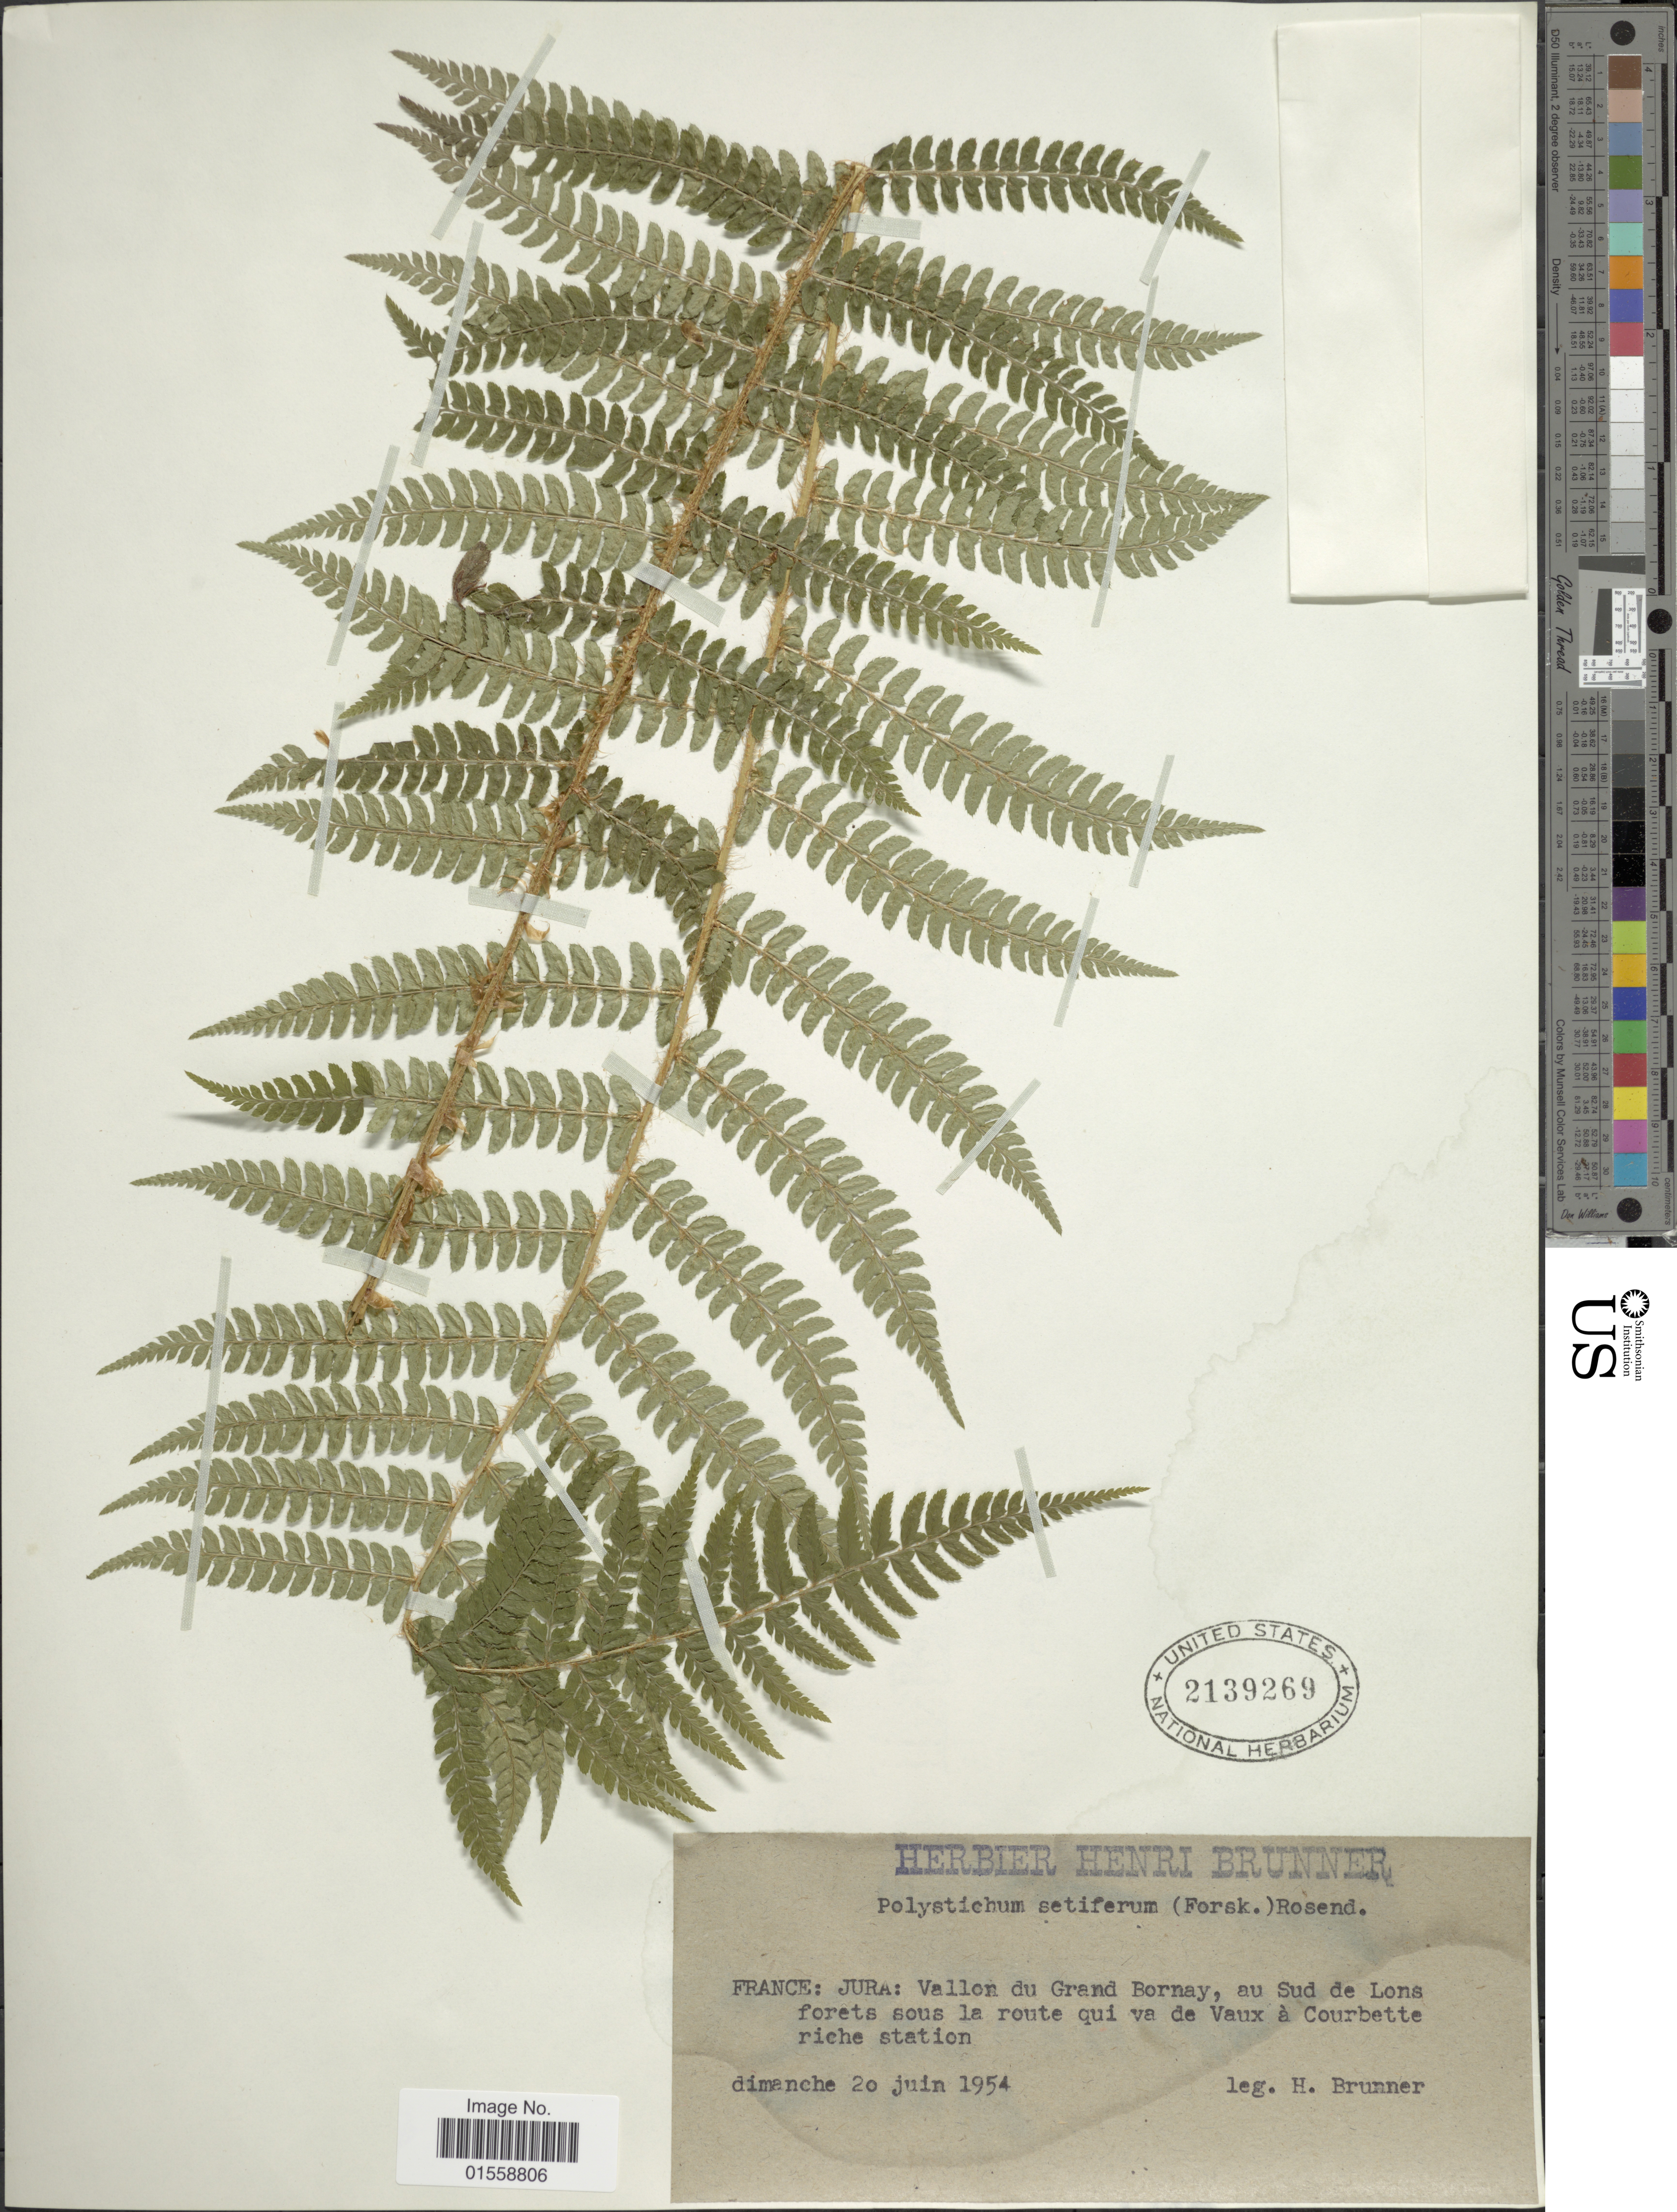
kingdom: Plantae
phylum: Tracheophyta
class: Polypodiopsida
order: Polypodiales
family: Dryopteridaceae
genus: Polystichum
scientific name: Polystichum setiferum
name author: (Forssk.) Moore ex Woynar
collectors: H. Brunner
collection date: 1954-06-20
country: France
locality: France: Jura : Vallon du Grand Bornay, au sud de Lons forets sous la route qui va de Vaux a Courbette riche station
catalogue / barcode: US 2139269